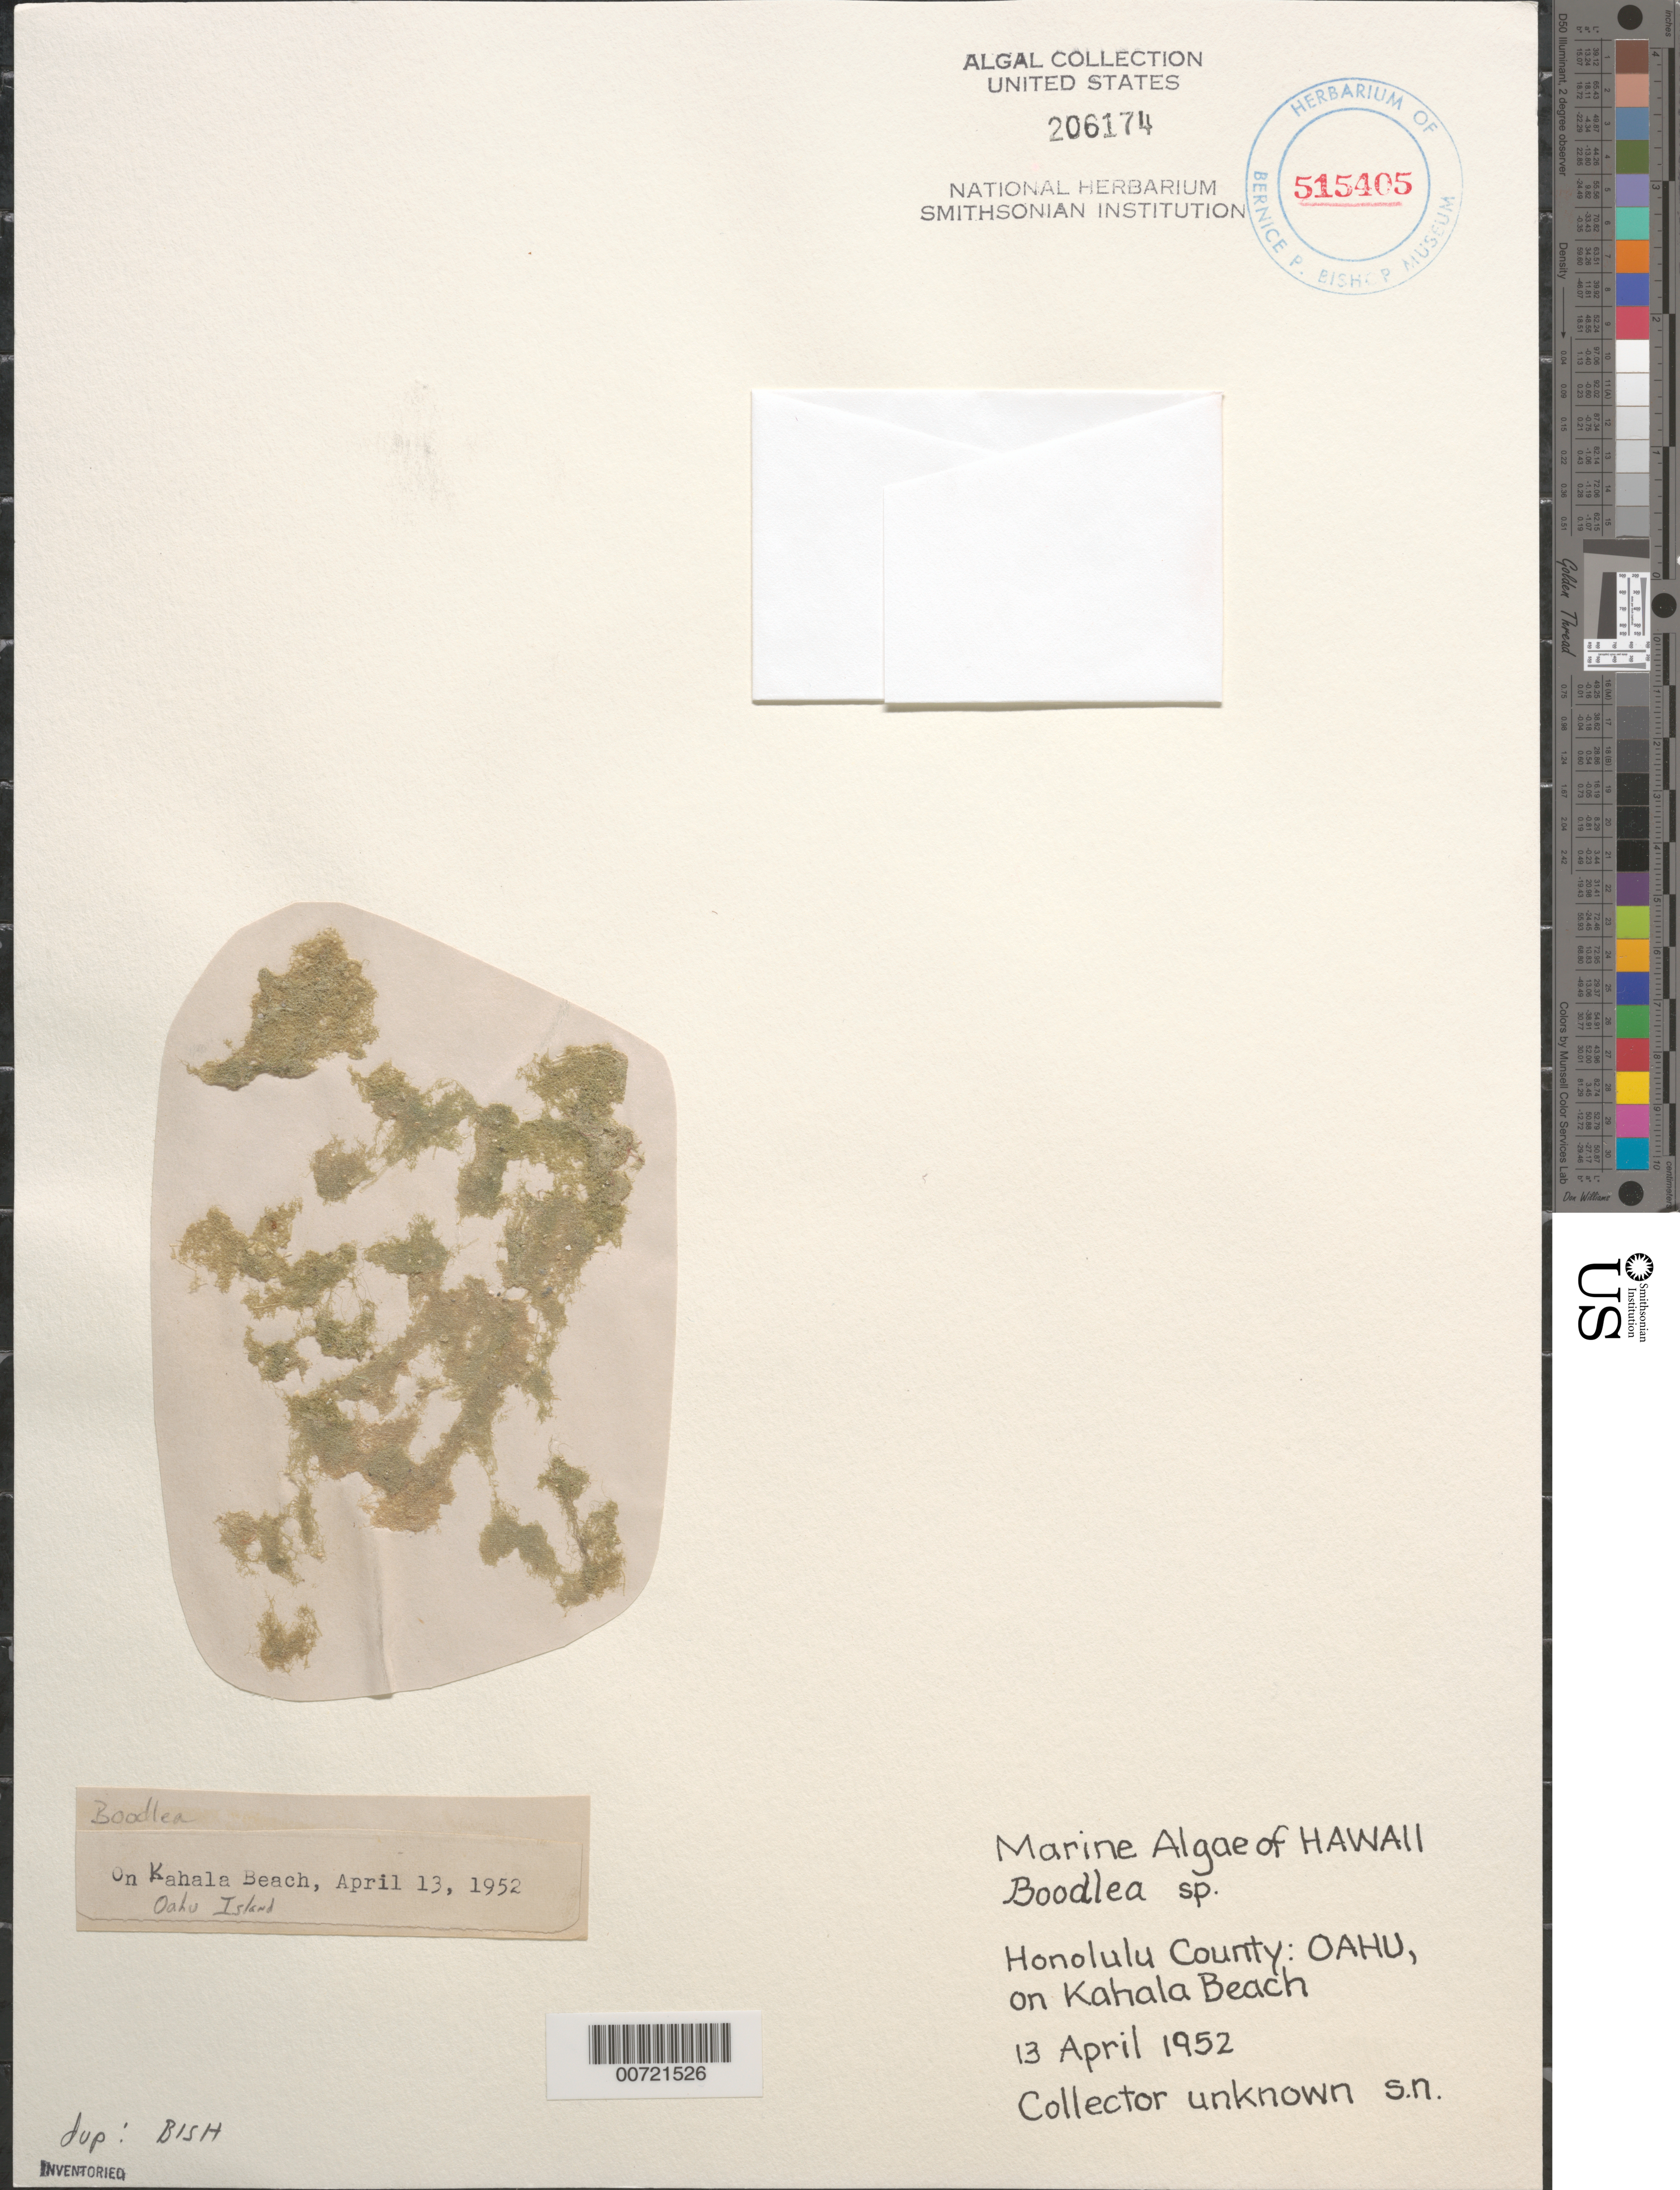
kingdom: Plantae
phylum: Chlorophyta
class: Ulvophyceae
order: Siphonocladales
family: Boodleaceae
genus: Boodlea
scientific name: Boodlea sp.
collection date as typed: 13 Apr 1952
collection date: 1952-04-13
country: United States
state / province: Hawaii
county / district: Honolulu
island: Oahu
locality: Kahala Beach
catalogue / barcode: US 206174